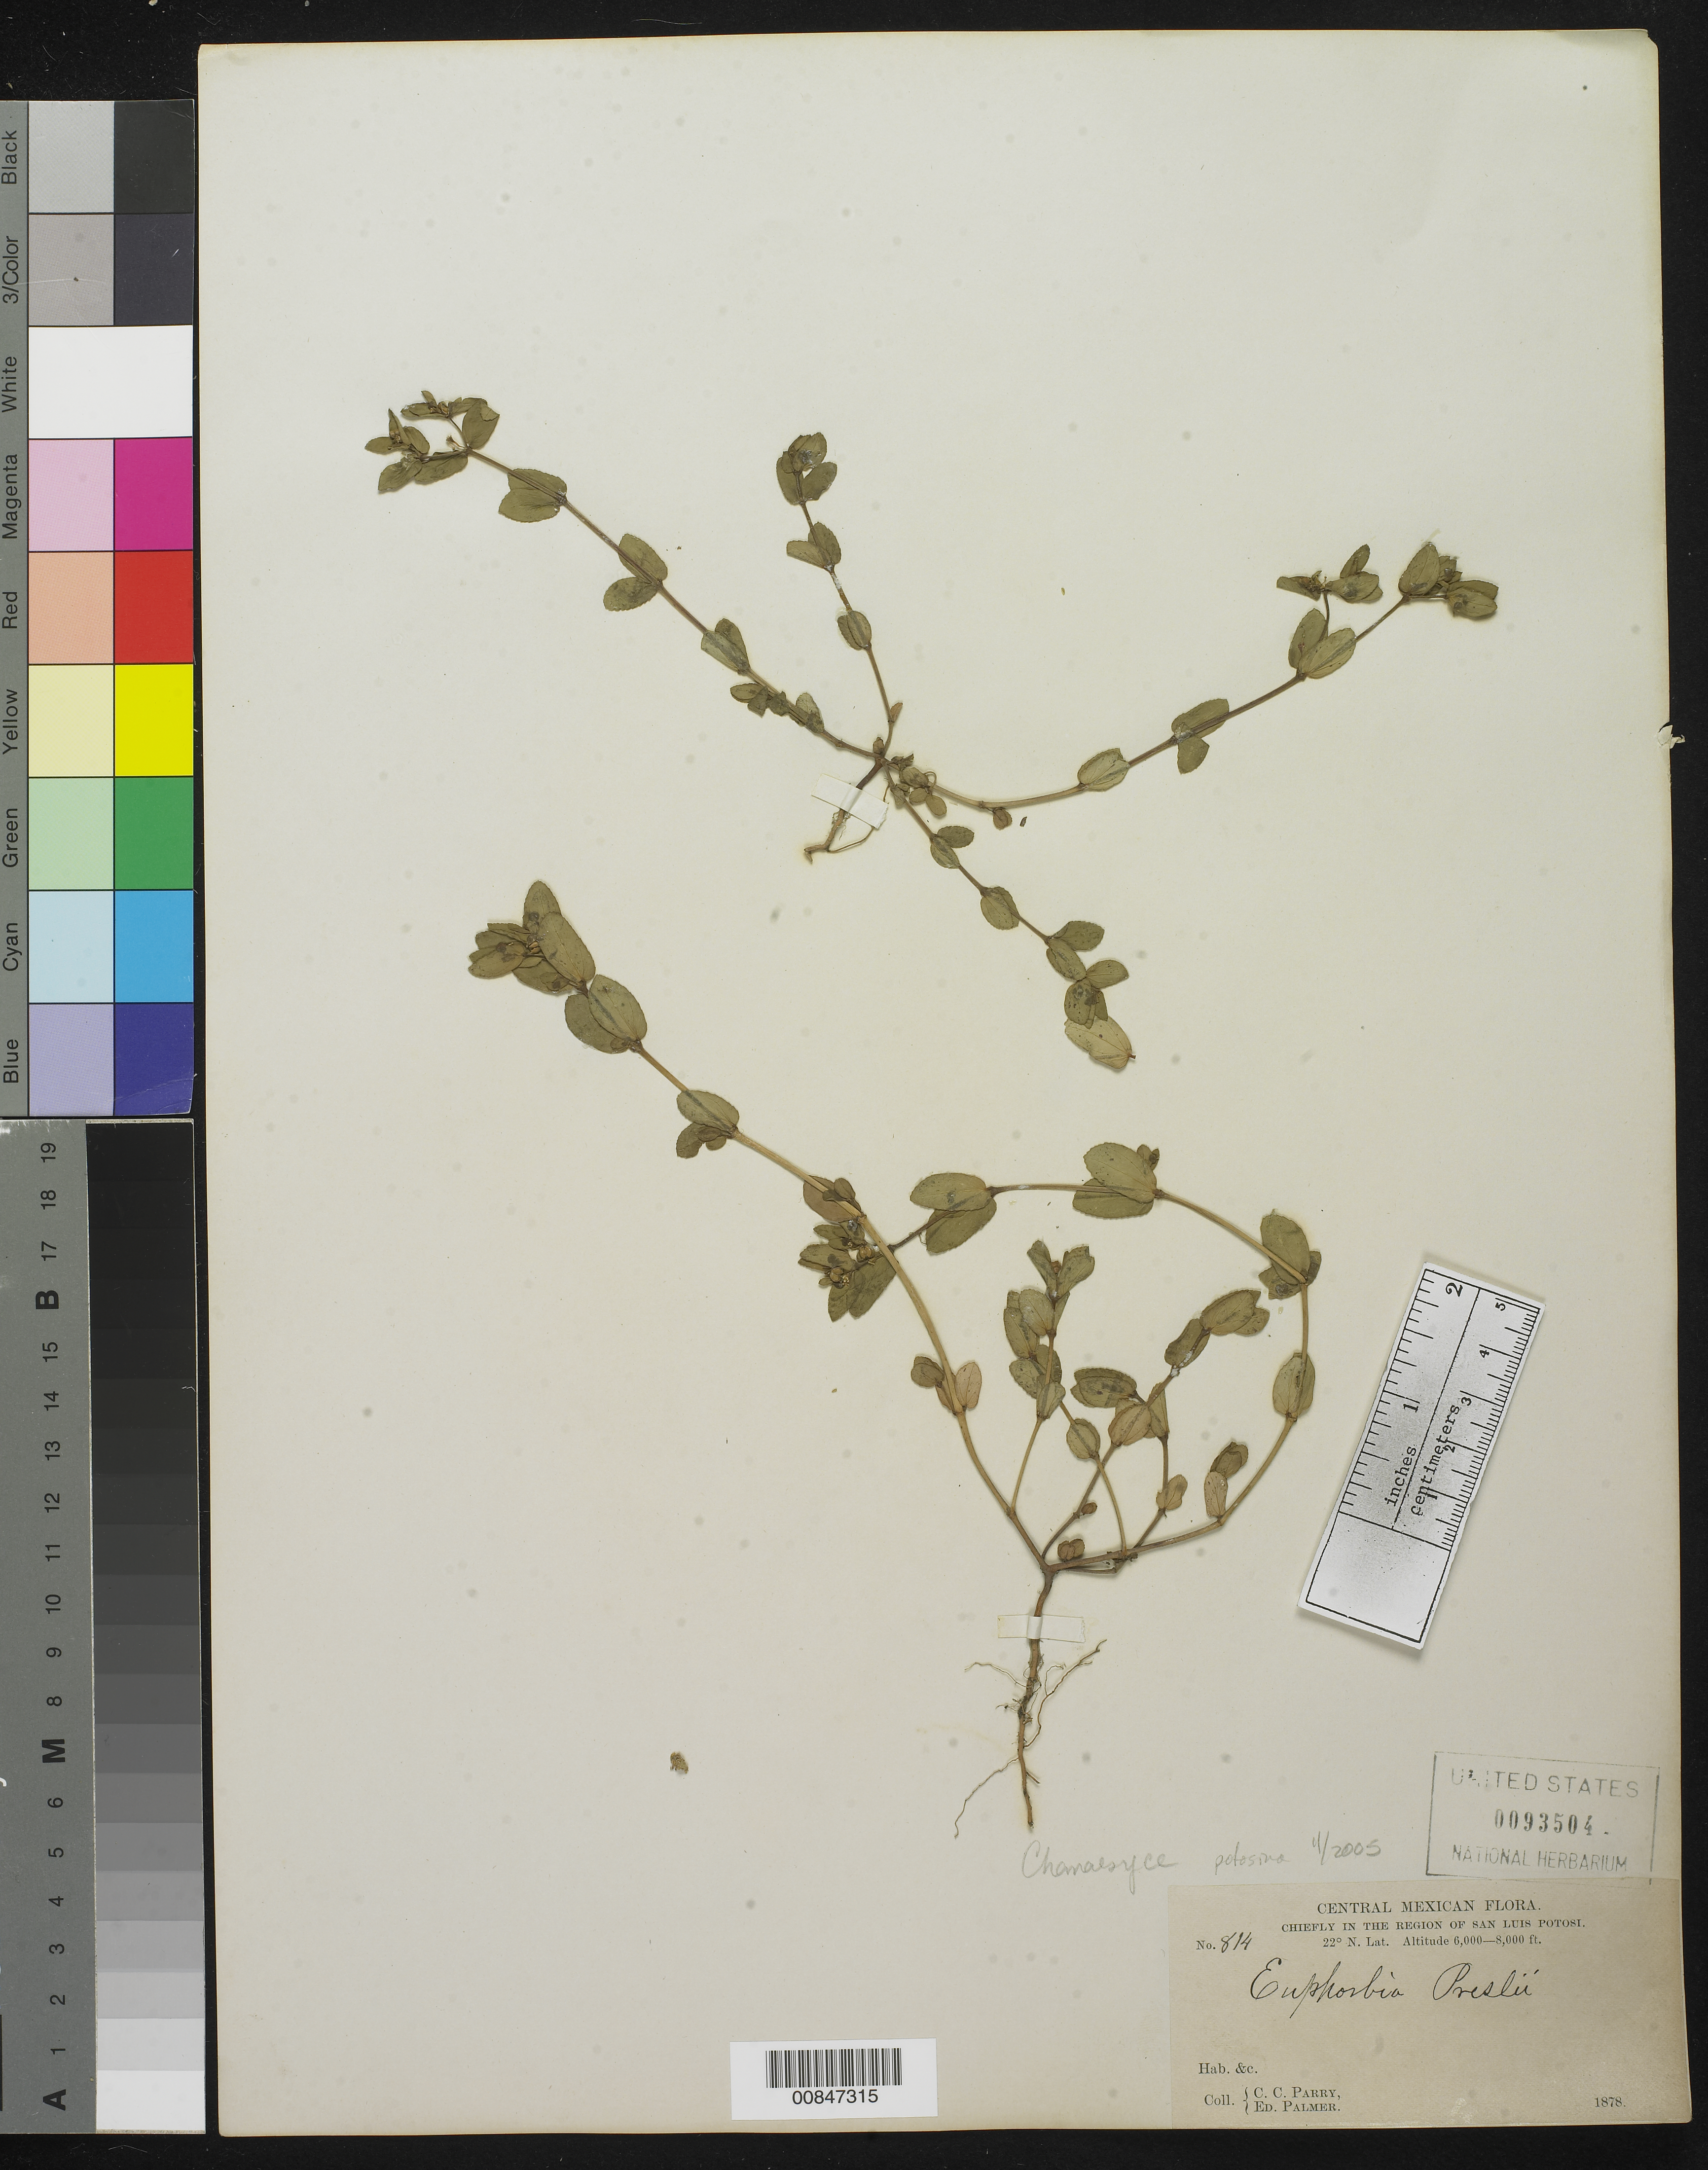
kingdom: Plantae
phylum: Tracheophyta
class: Magnoliopsida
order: Malpighiales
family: Euphorbiaceae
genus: Euphorbia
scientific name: Euphorbia potosina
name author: Fernald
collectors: C. C. Parry & E. Palmer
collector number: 814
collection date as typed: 1878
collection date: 1878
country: Mexico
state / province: San Luis Potosí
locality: Chiefly in the region of San Luis Potosí.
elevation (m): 1829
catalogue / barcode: US 93504